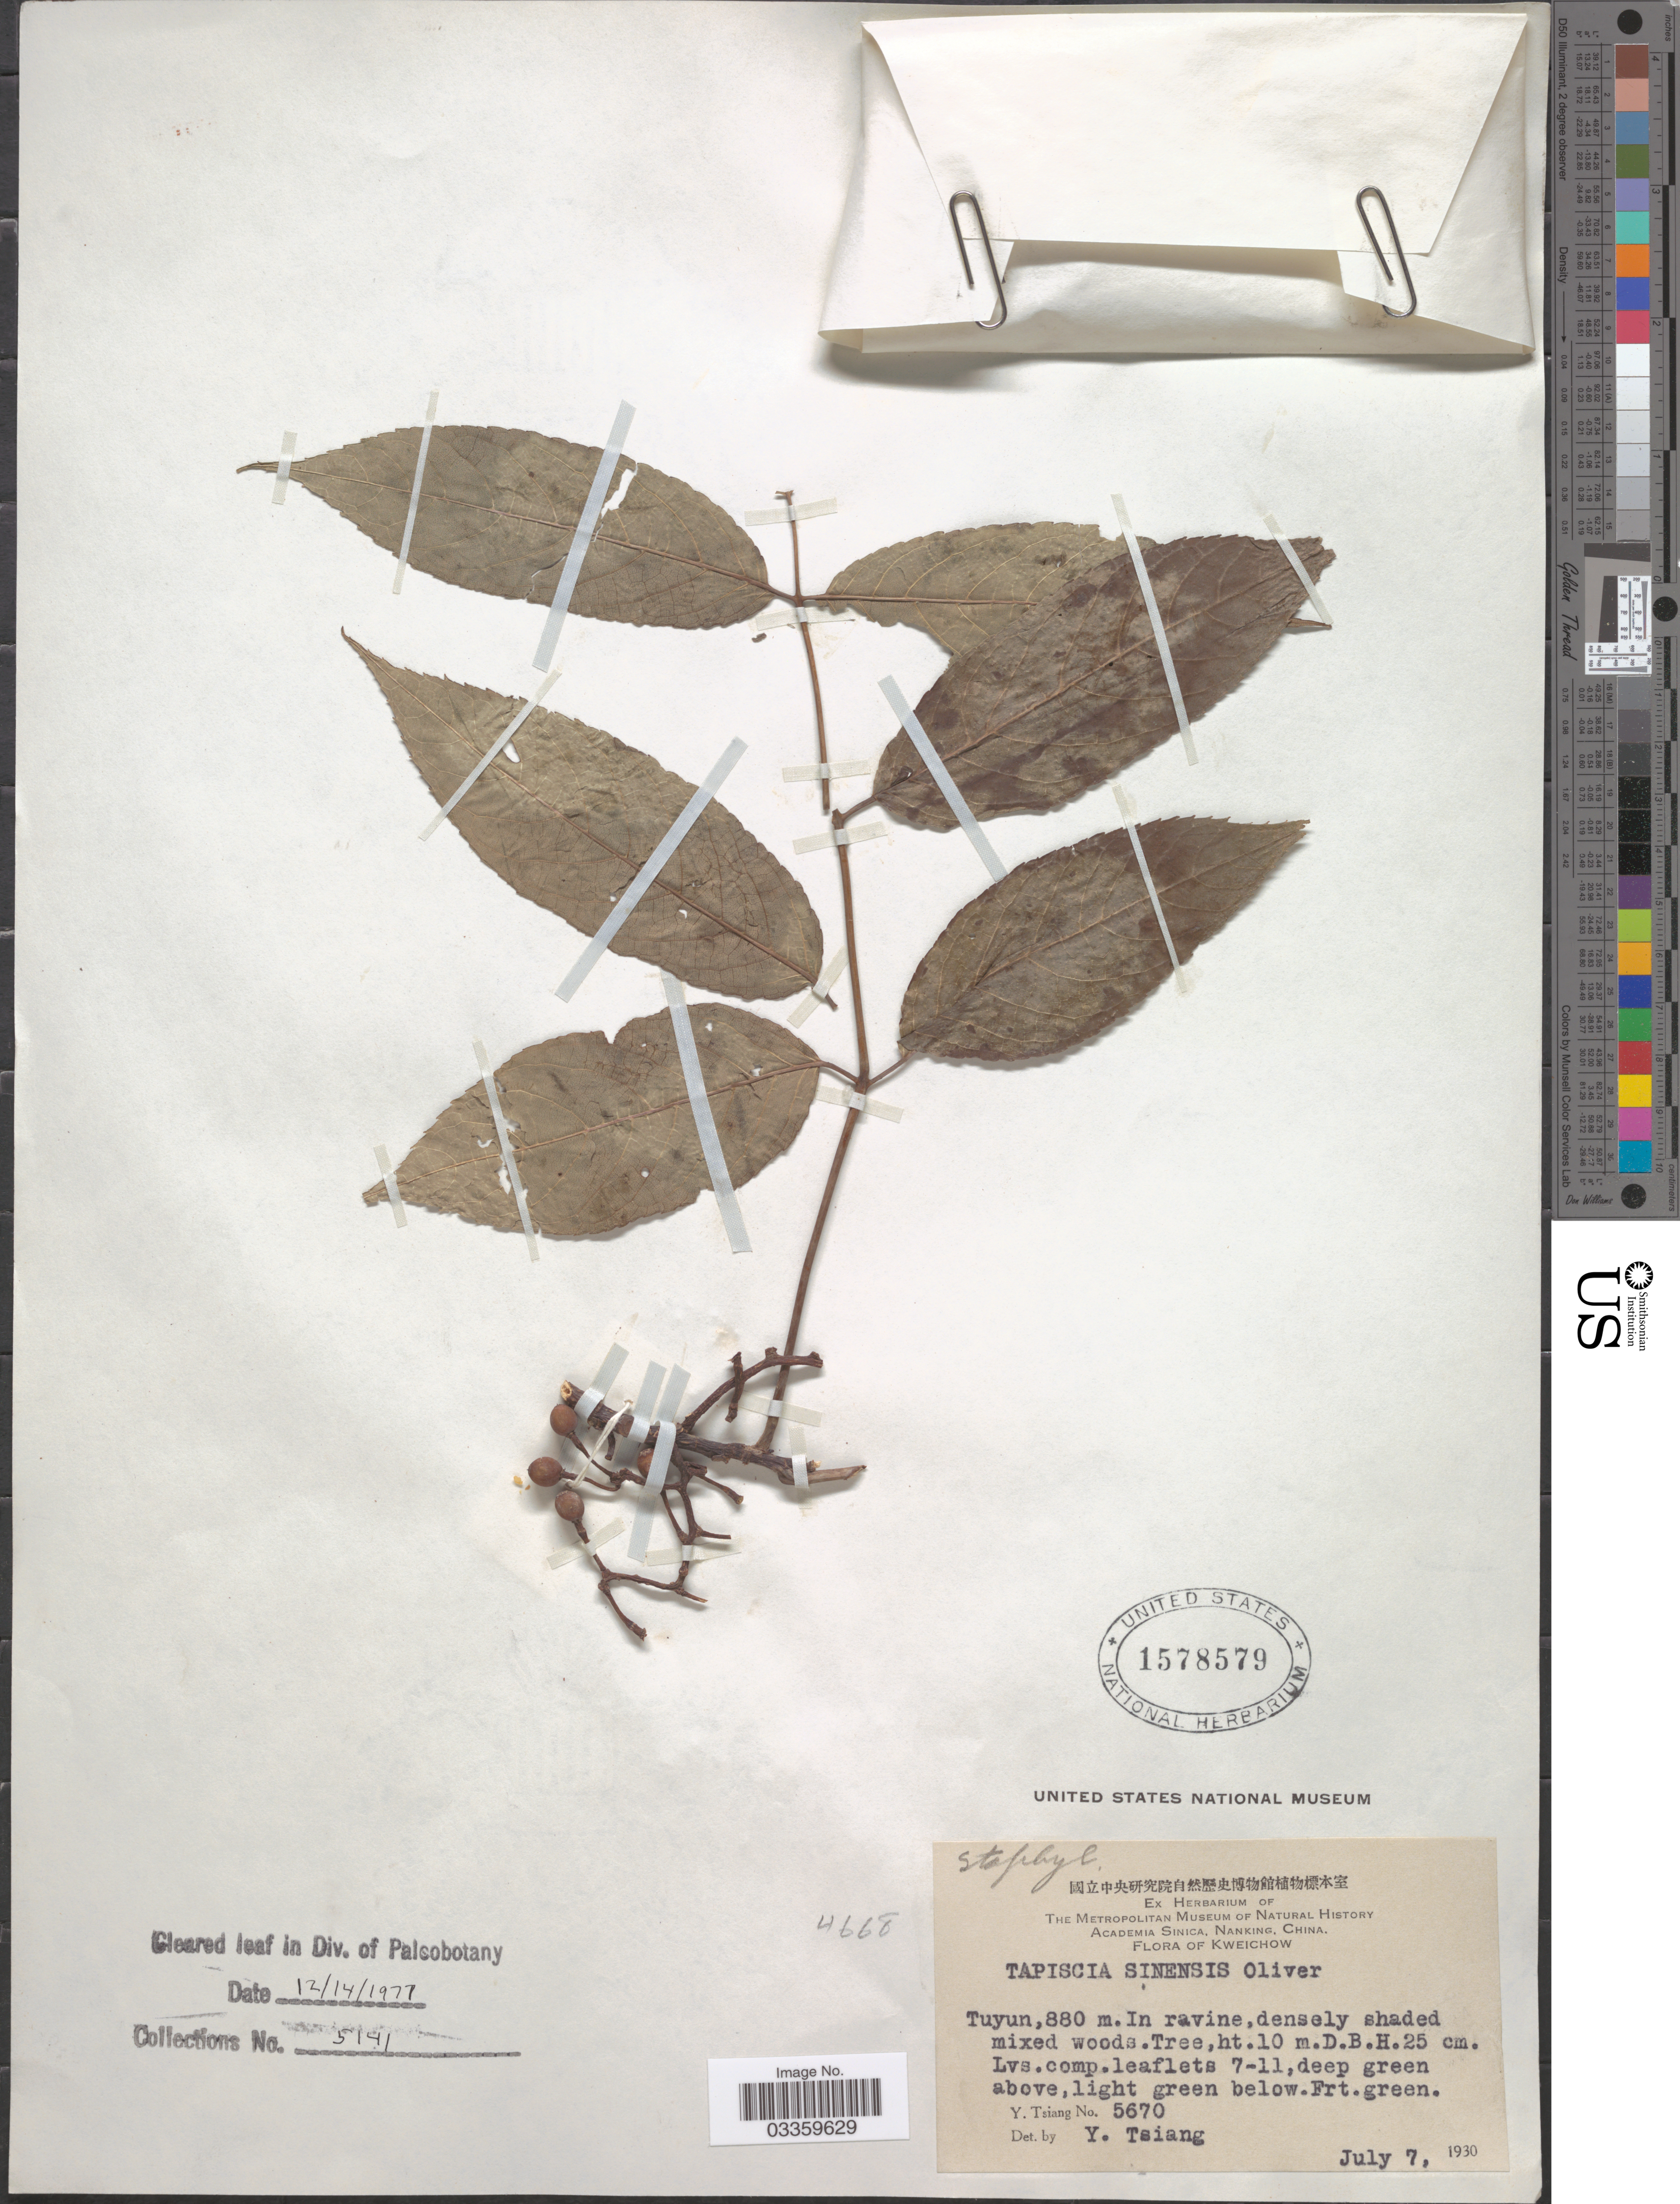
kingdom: Plantae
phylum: Tracheophyta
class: Magnoliopsida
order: Huerteales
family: Tapisciaceae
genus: Tapiscia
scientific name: Tapiscia sinensis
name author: Oliv.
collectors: Y. Tsiang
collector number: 5670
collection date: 1930-07-07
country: China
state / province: Guizhou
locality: Kweichow, Tuyun.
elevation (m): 880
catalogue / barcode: US 1578579